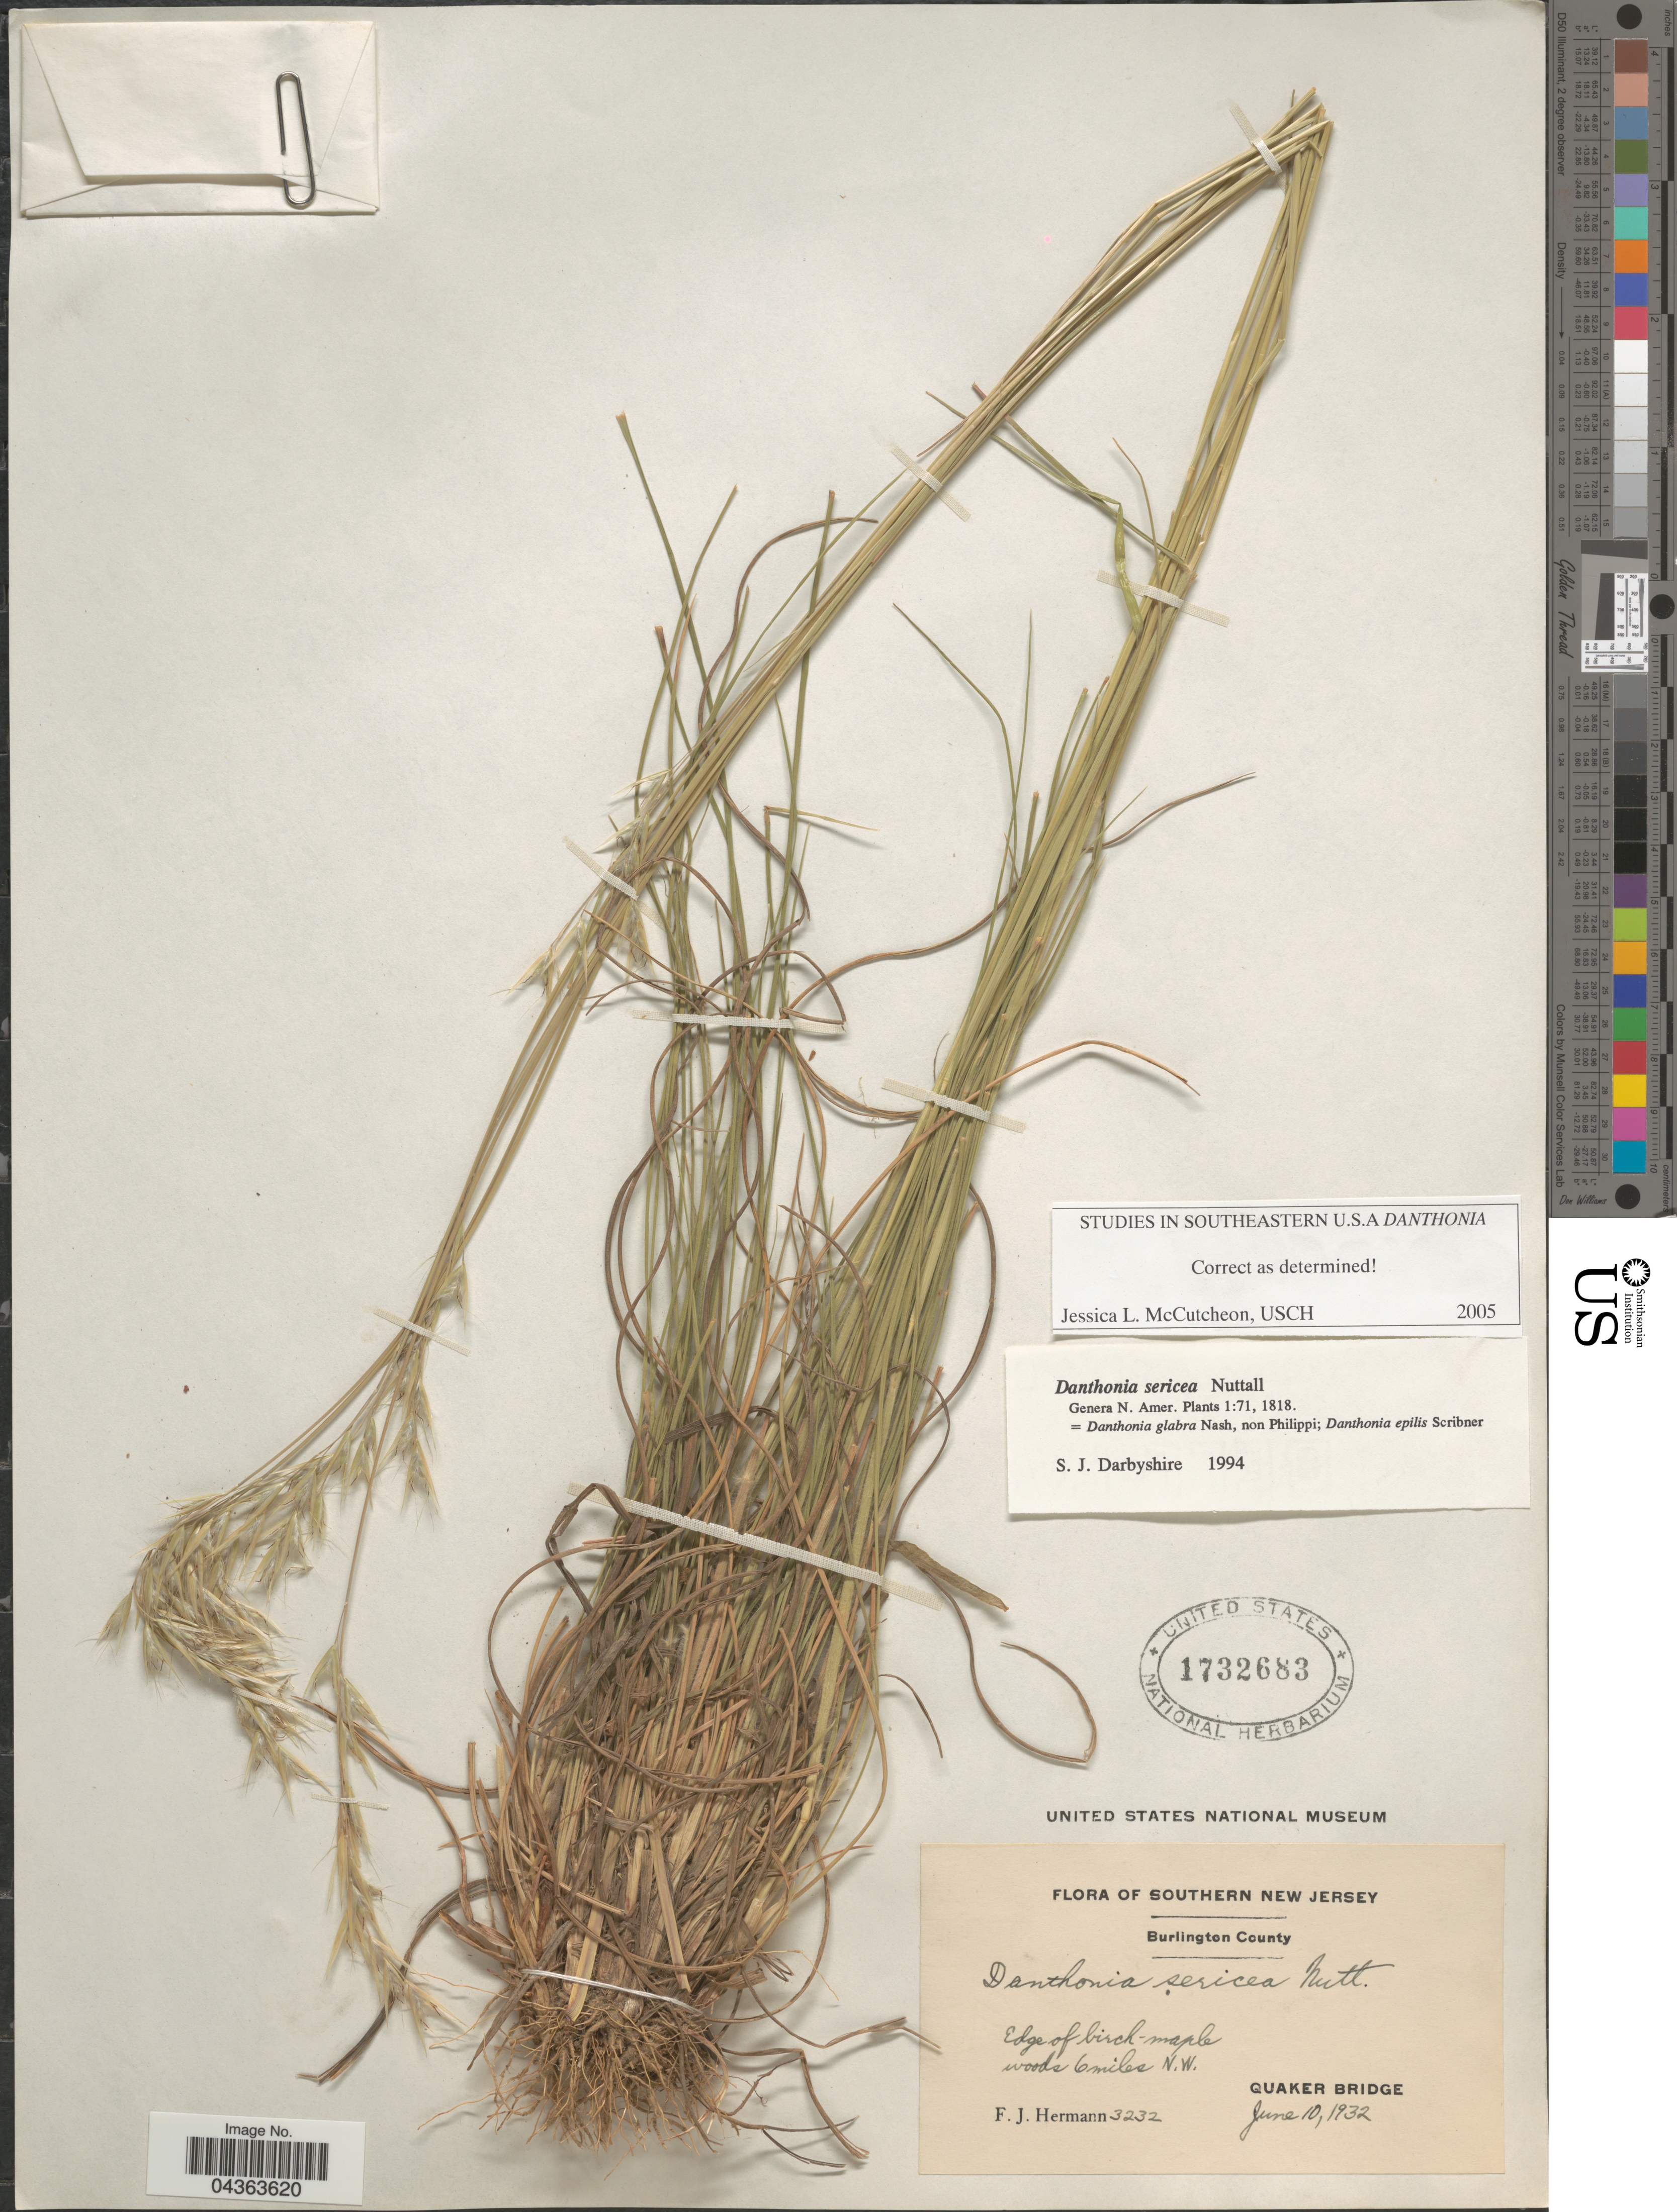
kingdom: Plantae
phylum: Tracheophyta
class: Liliopsida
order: Poales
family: Poaceae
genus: Danthonia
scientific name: Danthonia sericea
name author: Nutt.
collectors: F. J. Hermann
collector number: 3232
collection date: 1932-06-10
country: United States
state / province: New Jersey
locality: Southern New Jersey. Burlington County. Woods 6 miles N. W. Quaker Bridge.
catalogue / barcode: US 1732683